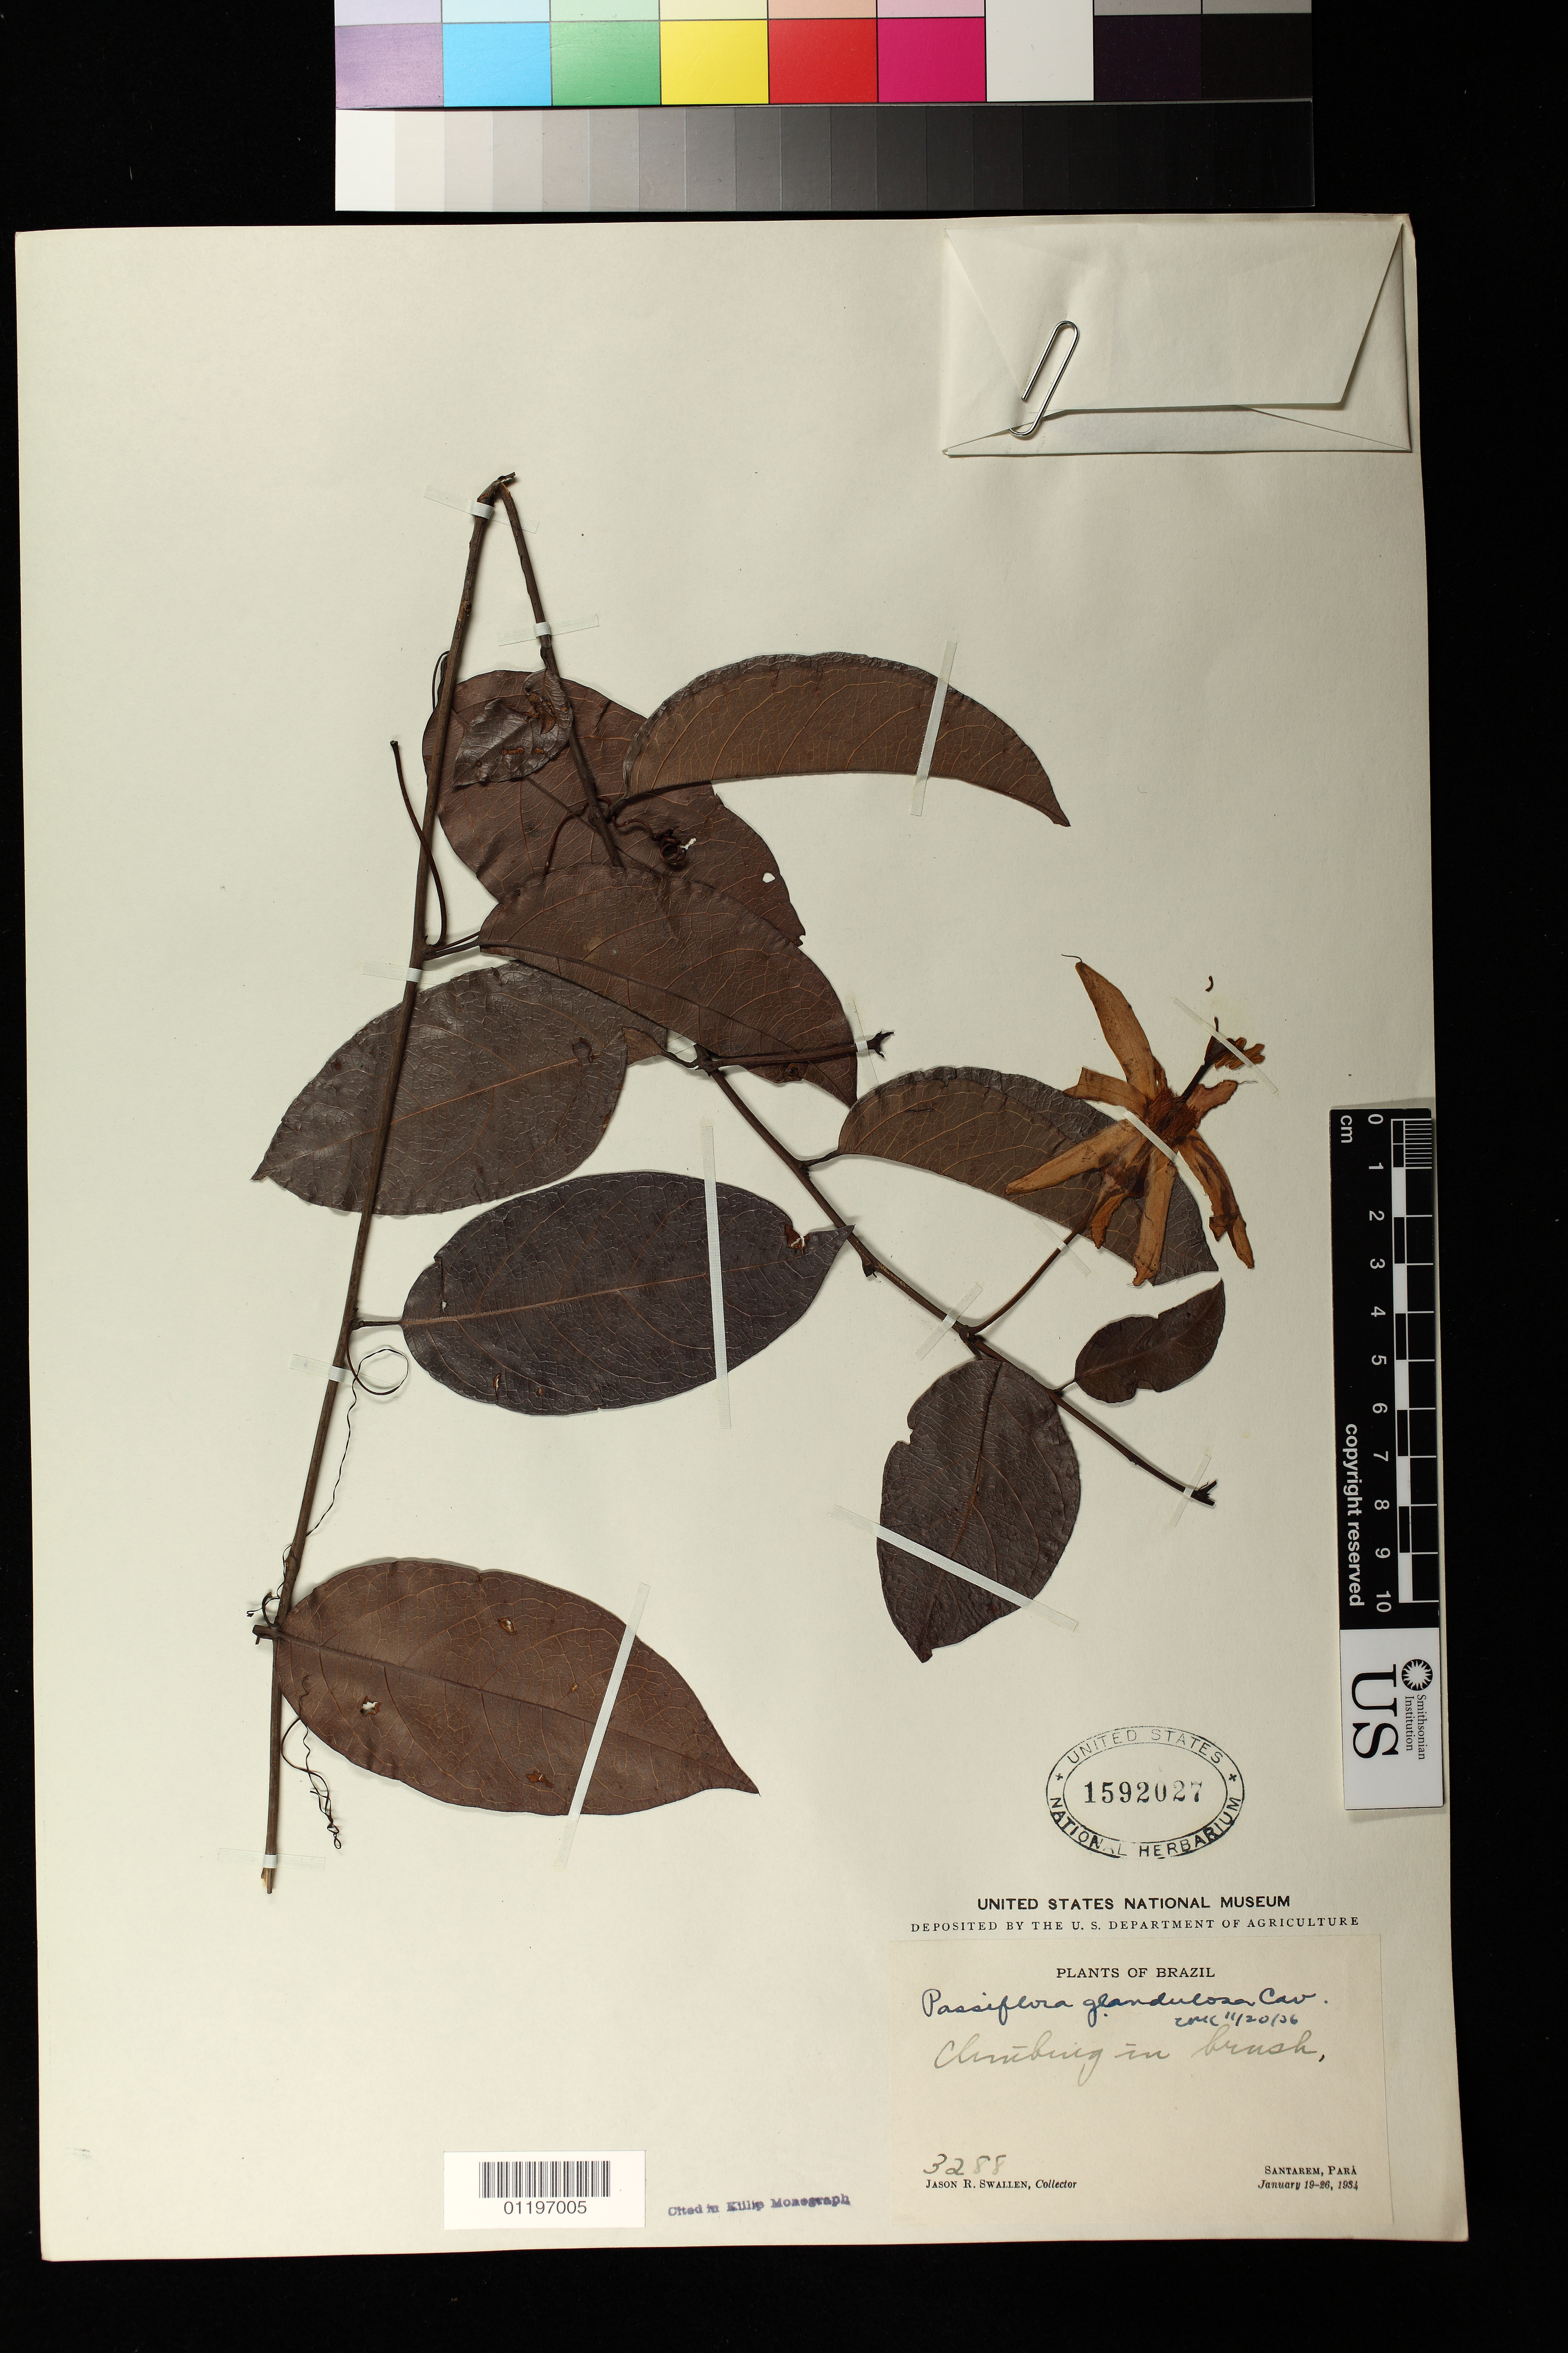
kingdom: Plantae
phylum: Tracheophyta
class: Magnoliopsida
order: Malpighiales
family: Passifloraceae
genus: Passiflora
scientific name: Passiflora glandulosa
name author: Cav.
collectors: J. R. Swallen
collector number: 3288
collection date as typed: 19 Jan 1934 to 26 Jan 1934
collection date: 1934-01-19/1934-01-26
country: Brazil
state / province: Pará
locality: Santarem, Para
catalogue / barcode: US 1592027